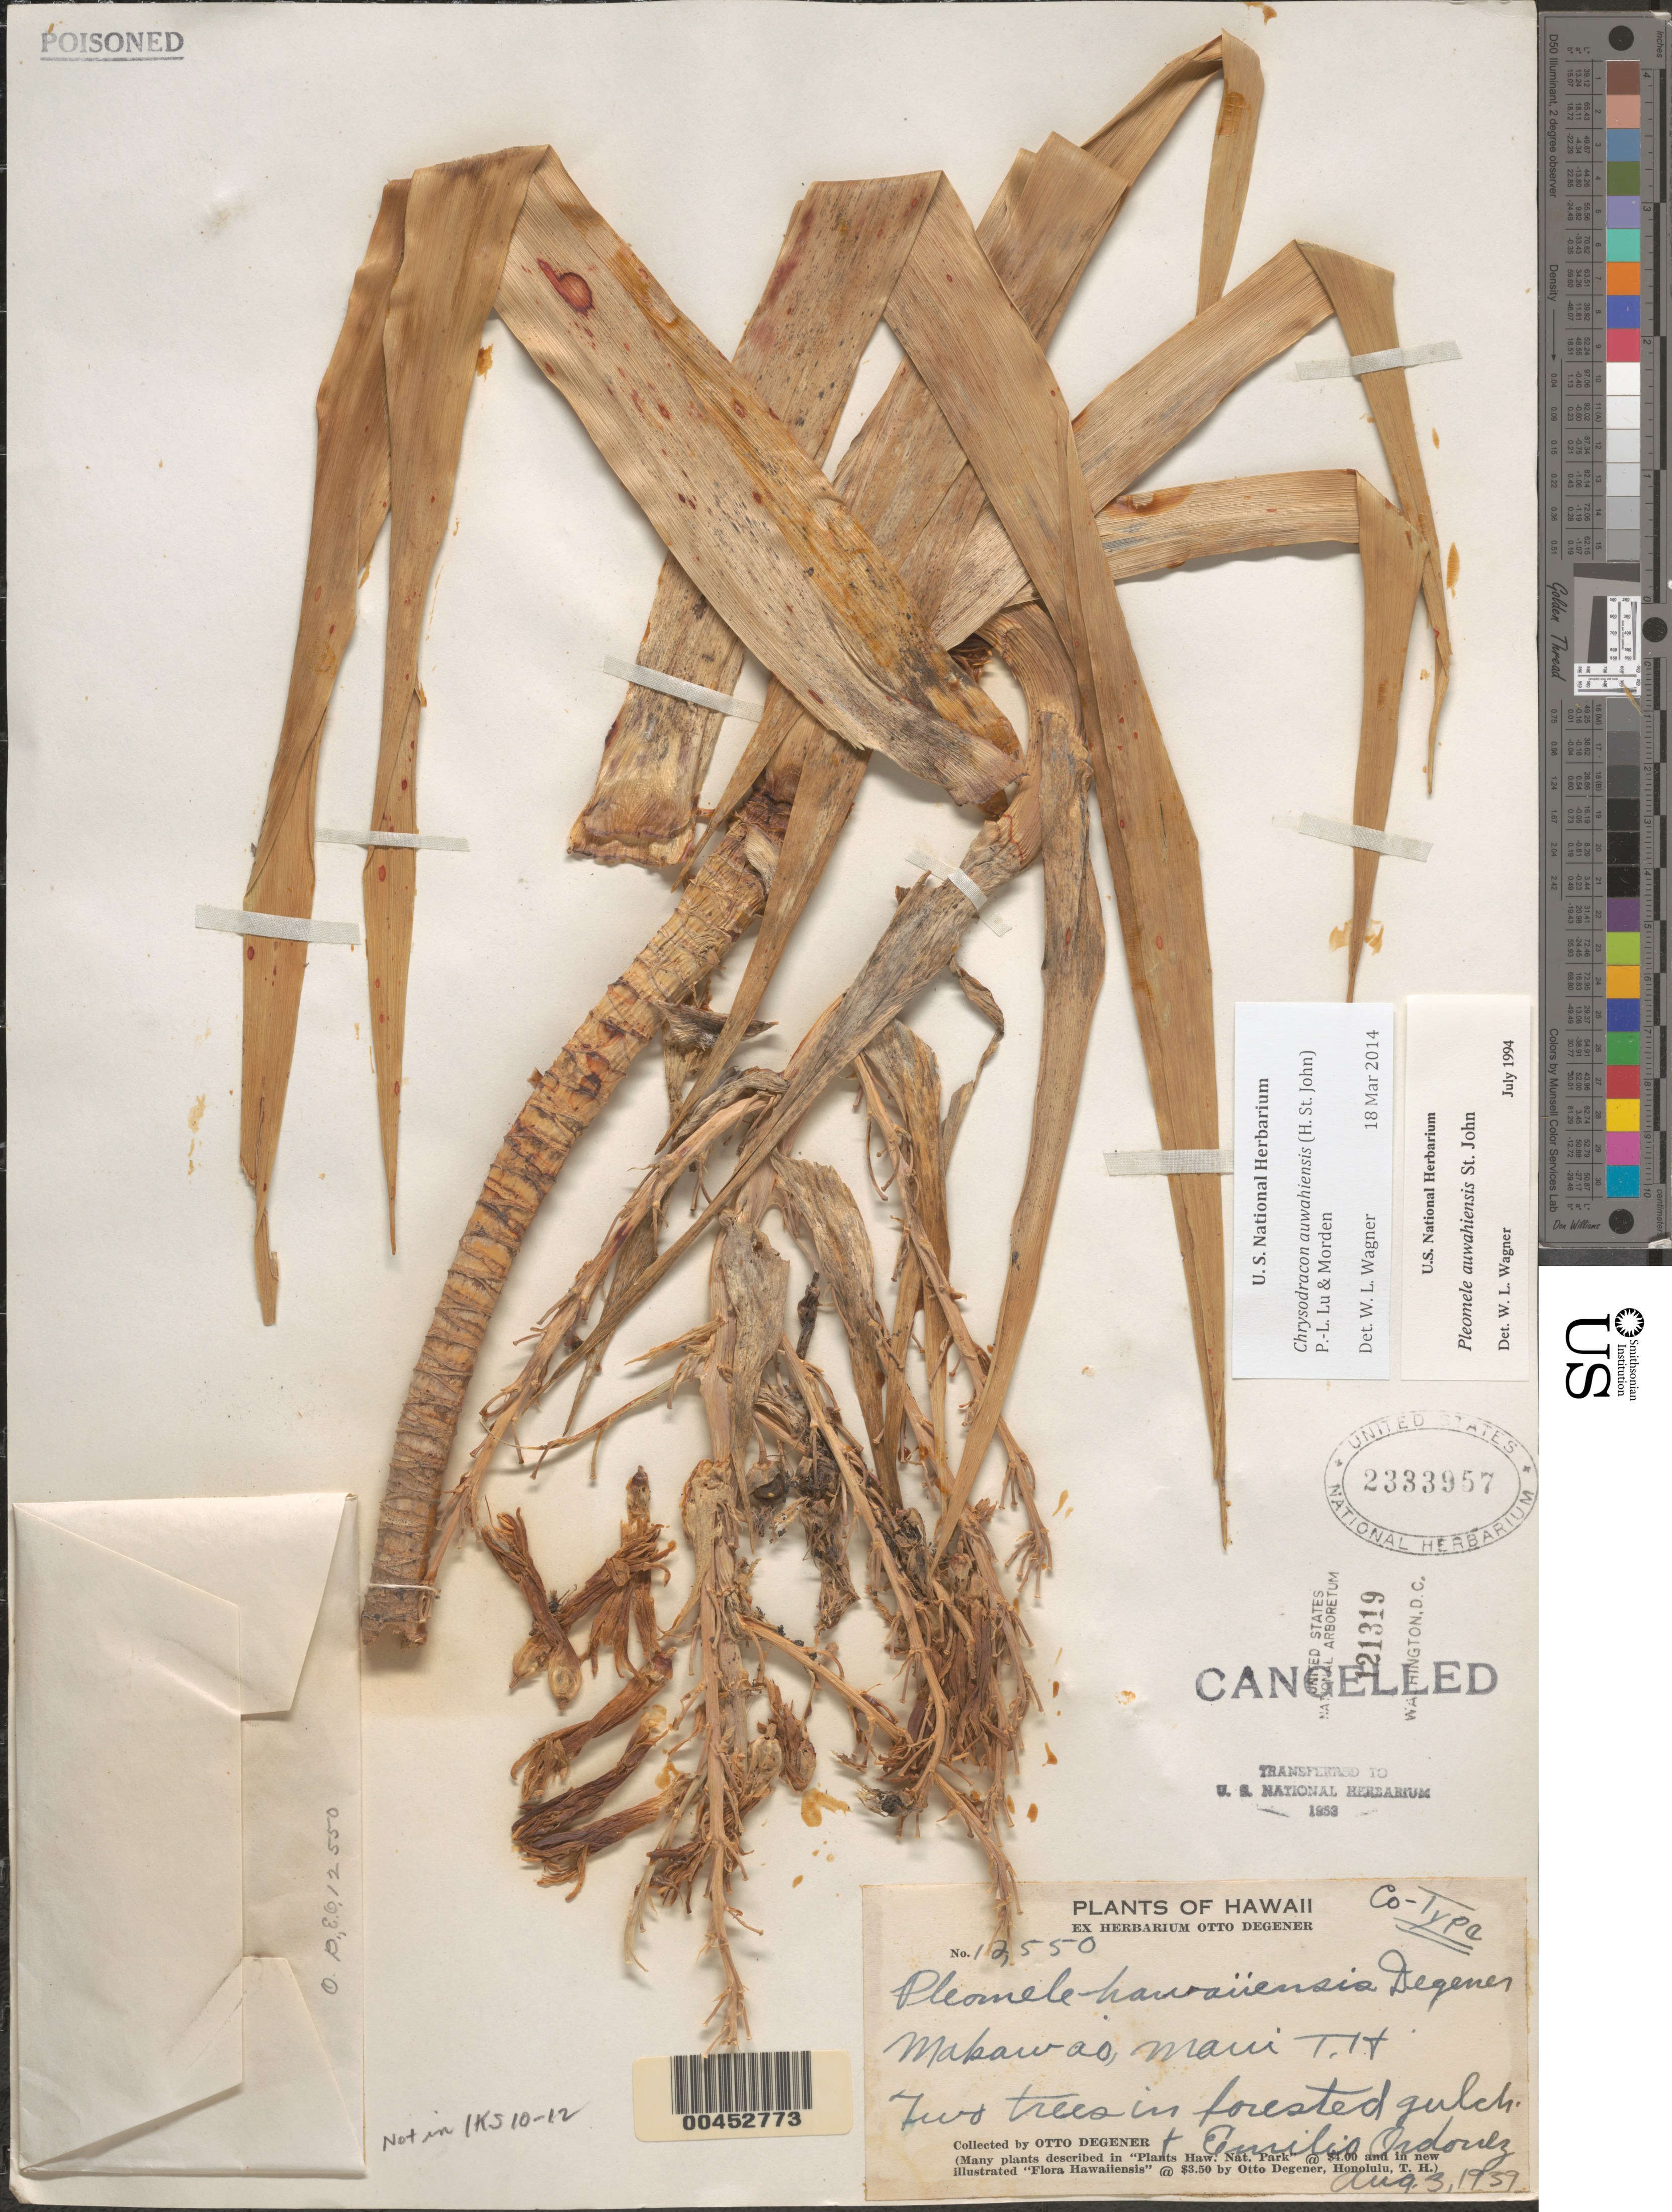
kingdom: Plantae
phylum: Tracheophyta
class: Liliopsida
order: Asparagales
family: Asparagaceae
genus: Dracaena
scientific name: Dracaena auwahiensis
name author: (H. St. John) Jankalski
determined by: Wagner, W. L., (BOT), Smithsonian Institution - National Museum of Natural History (UNITED STATES)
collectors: O. Degener & E. Ordonez.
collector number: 12550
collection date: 1939-08-03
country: United States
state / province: Hawaii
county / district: Maui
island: Maui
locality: Makawao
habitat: In forested gulch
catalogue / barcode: US 2333957